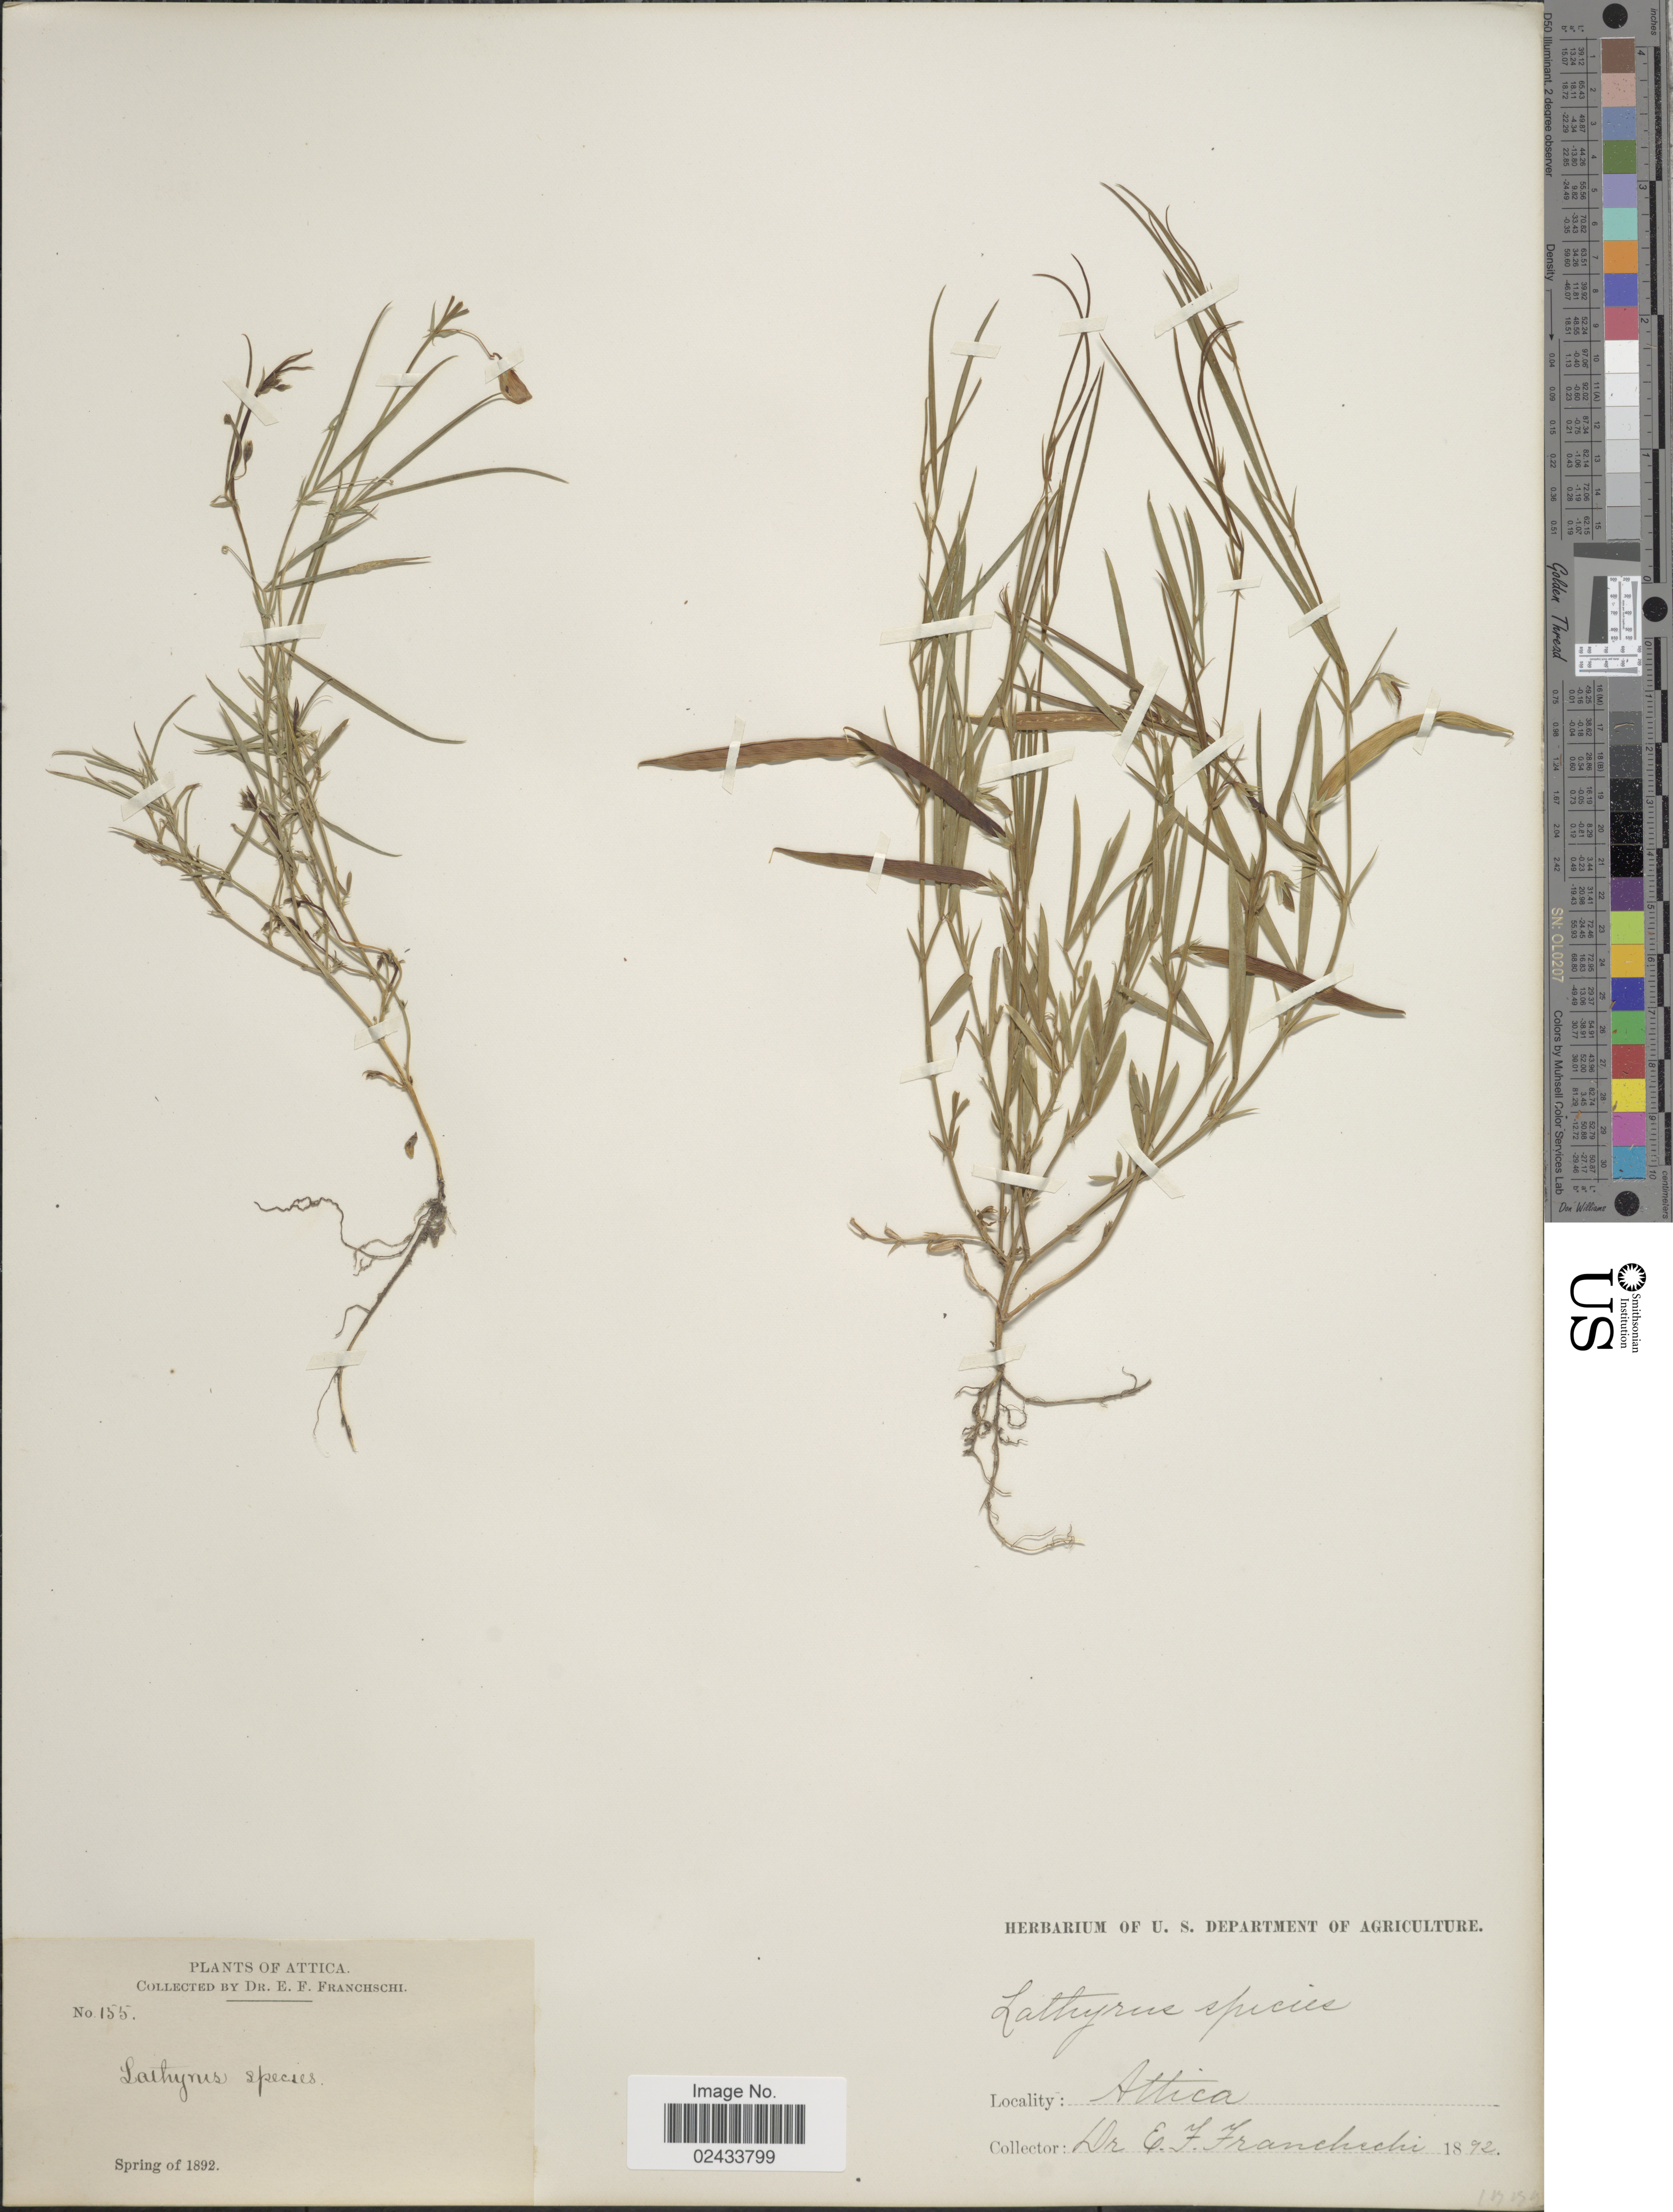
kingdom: Plantae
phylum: Tracheophyta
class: Magnoliopsida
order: Fabales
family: Fabaceae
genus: Lathyrus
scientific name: Lathyrus sp.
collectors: E. Franchschi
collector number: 155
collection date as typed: Spring 1892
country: Greece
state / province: Attica